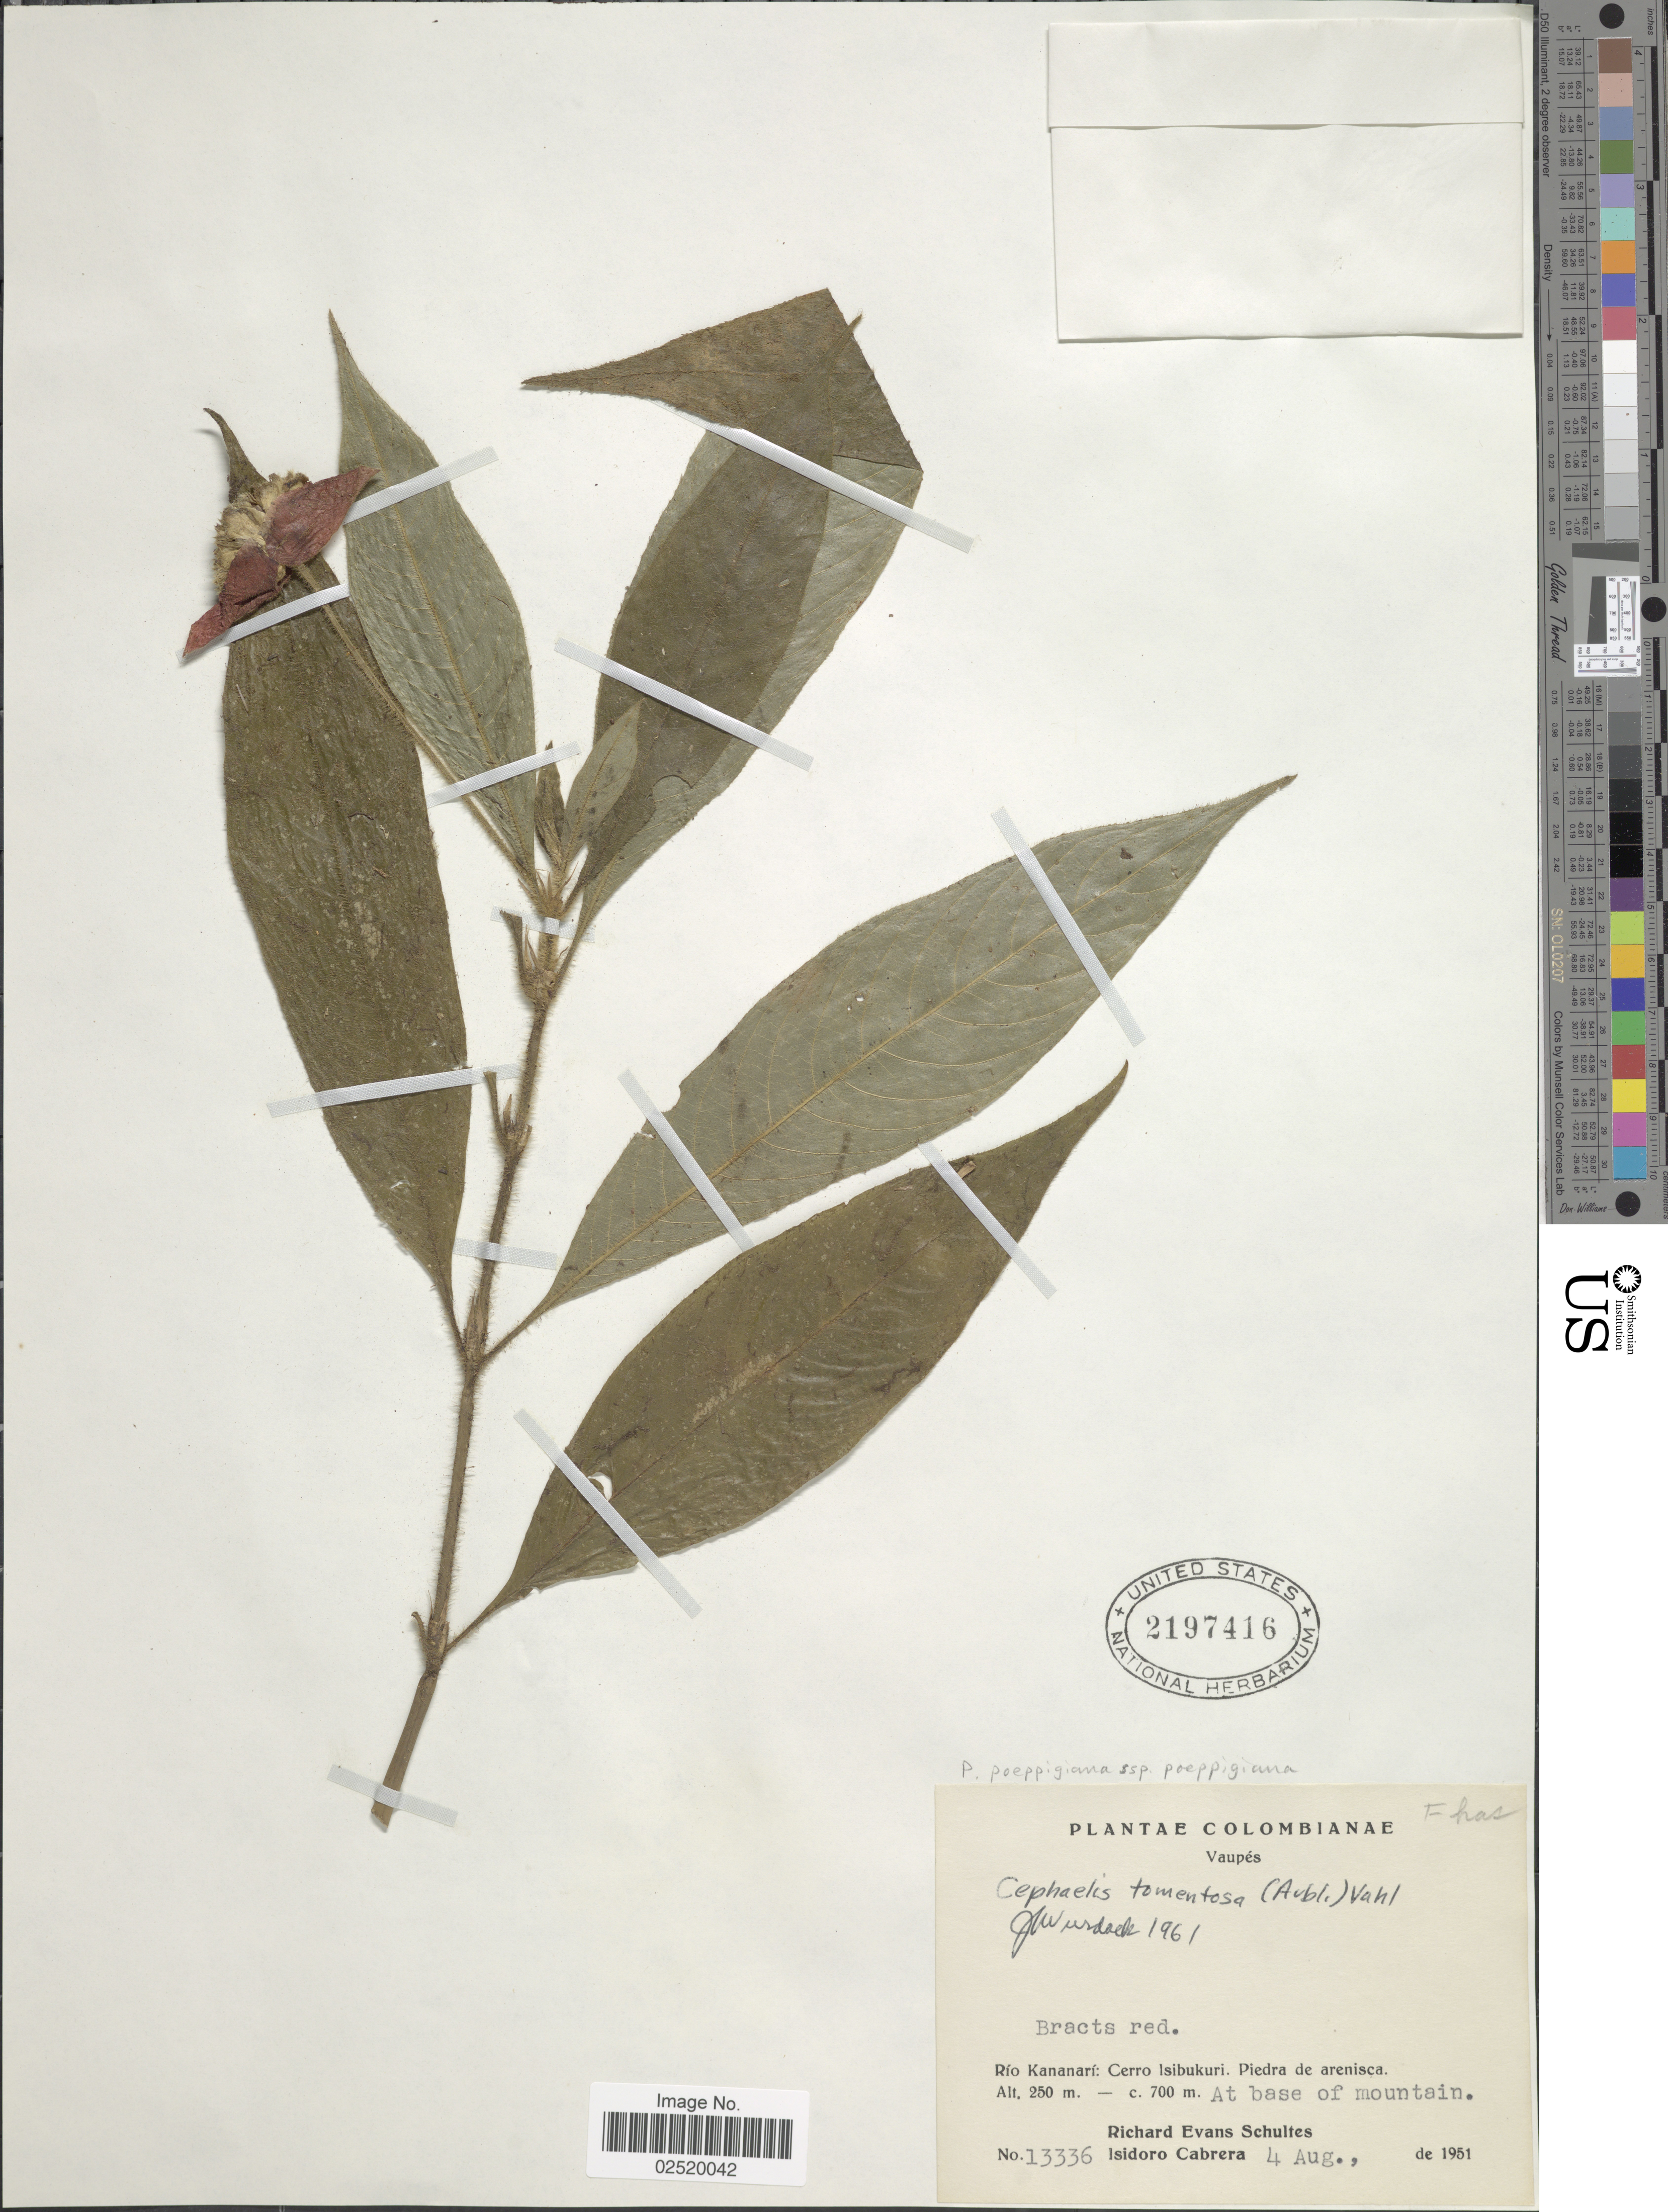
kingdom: Plantae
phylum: Tracheophyta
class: Magnoliopsida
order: Gentianales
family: Rubiaceae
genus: Psychotria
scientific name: Psychotria poeppigiana subsp. poeppigiana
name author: Müll. Arg.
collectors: R. E. Schultes & I. Cabrera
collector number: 13336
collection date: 1951-08-04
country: Colombia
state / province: Vaupés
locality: Vaupes, Rio Kananari: Cerro Isibukuri: Piedra de arenisca, at base of mountain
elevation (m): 250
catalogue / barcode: US 2197416